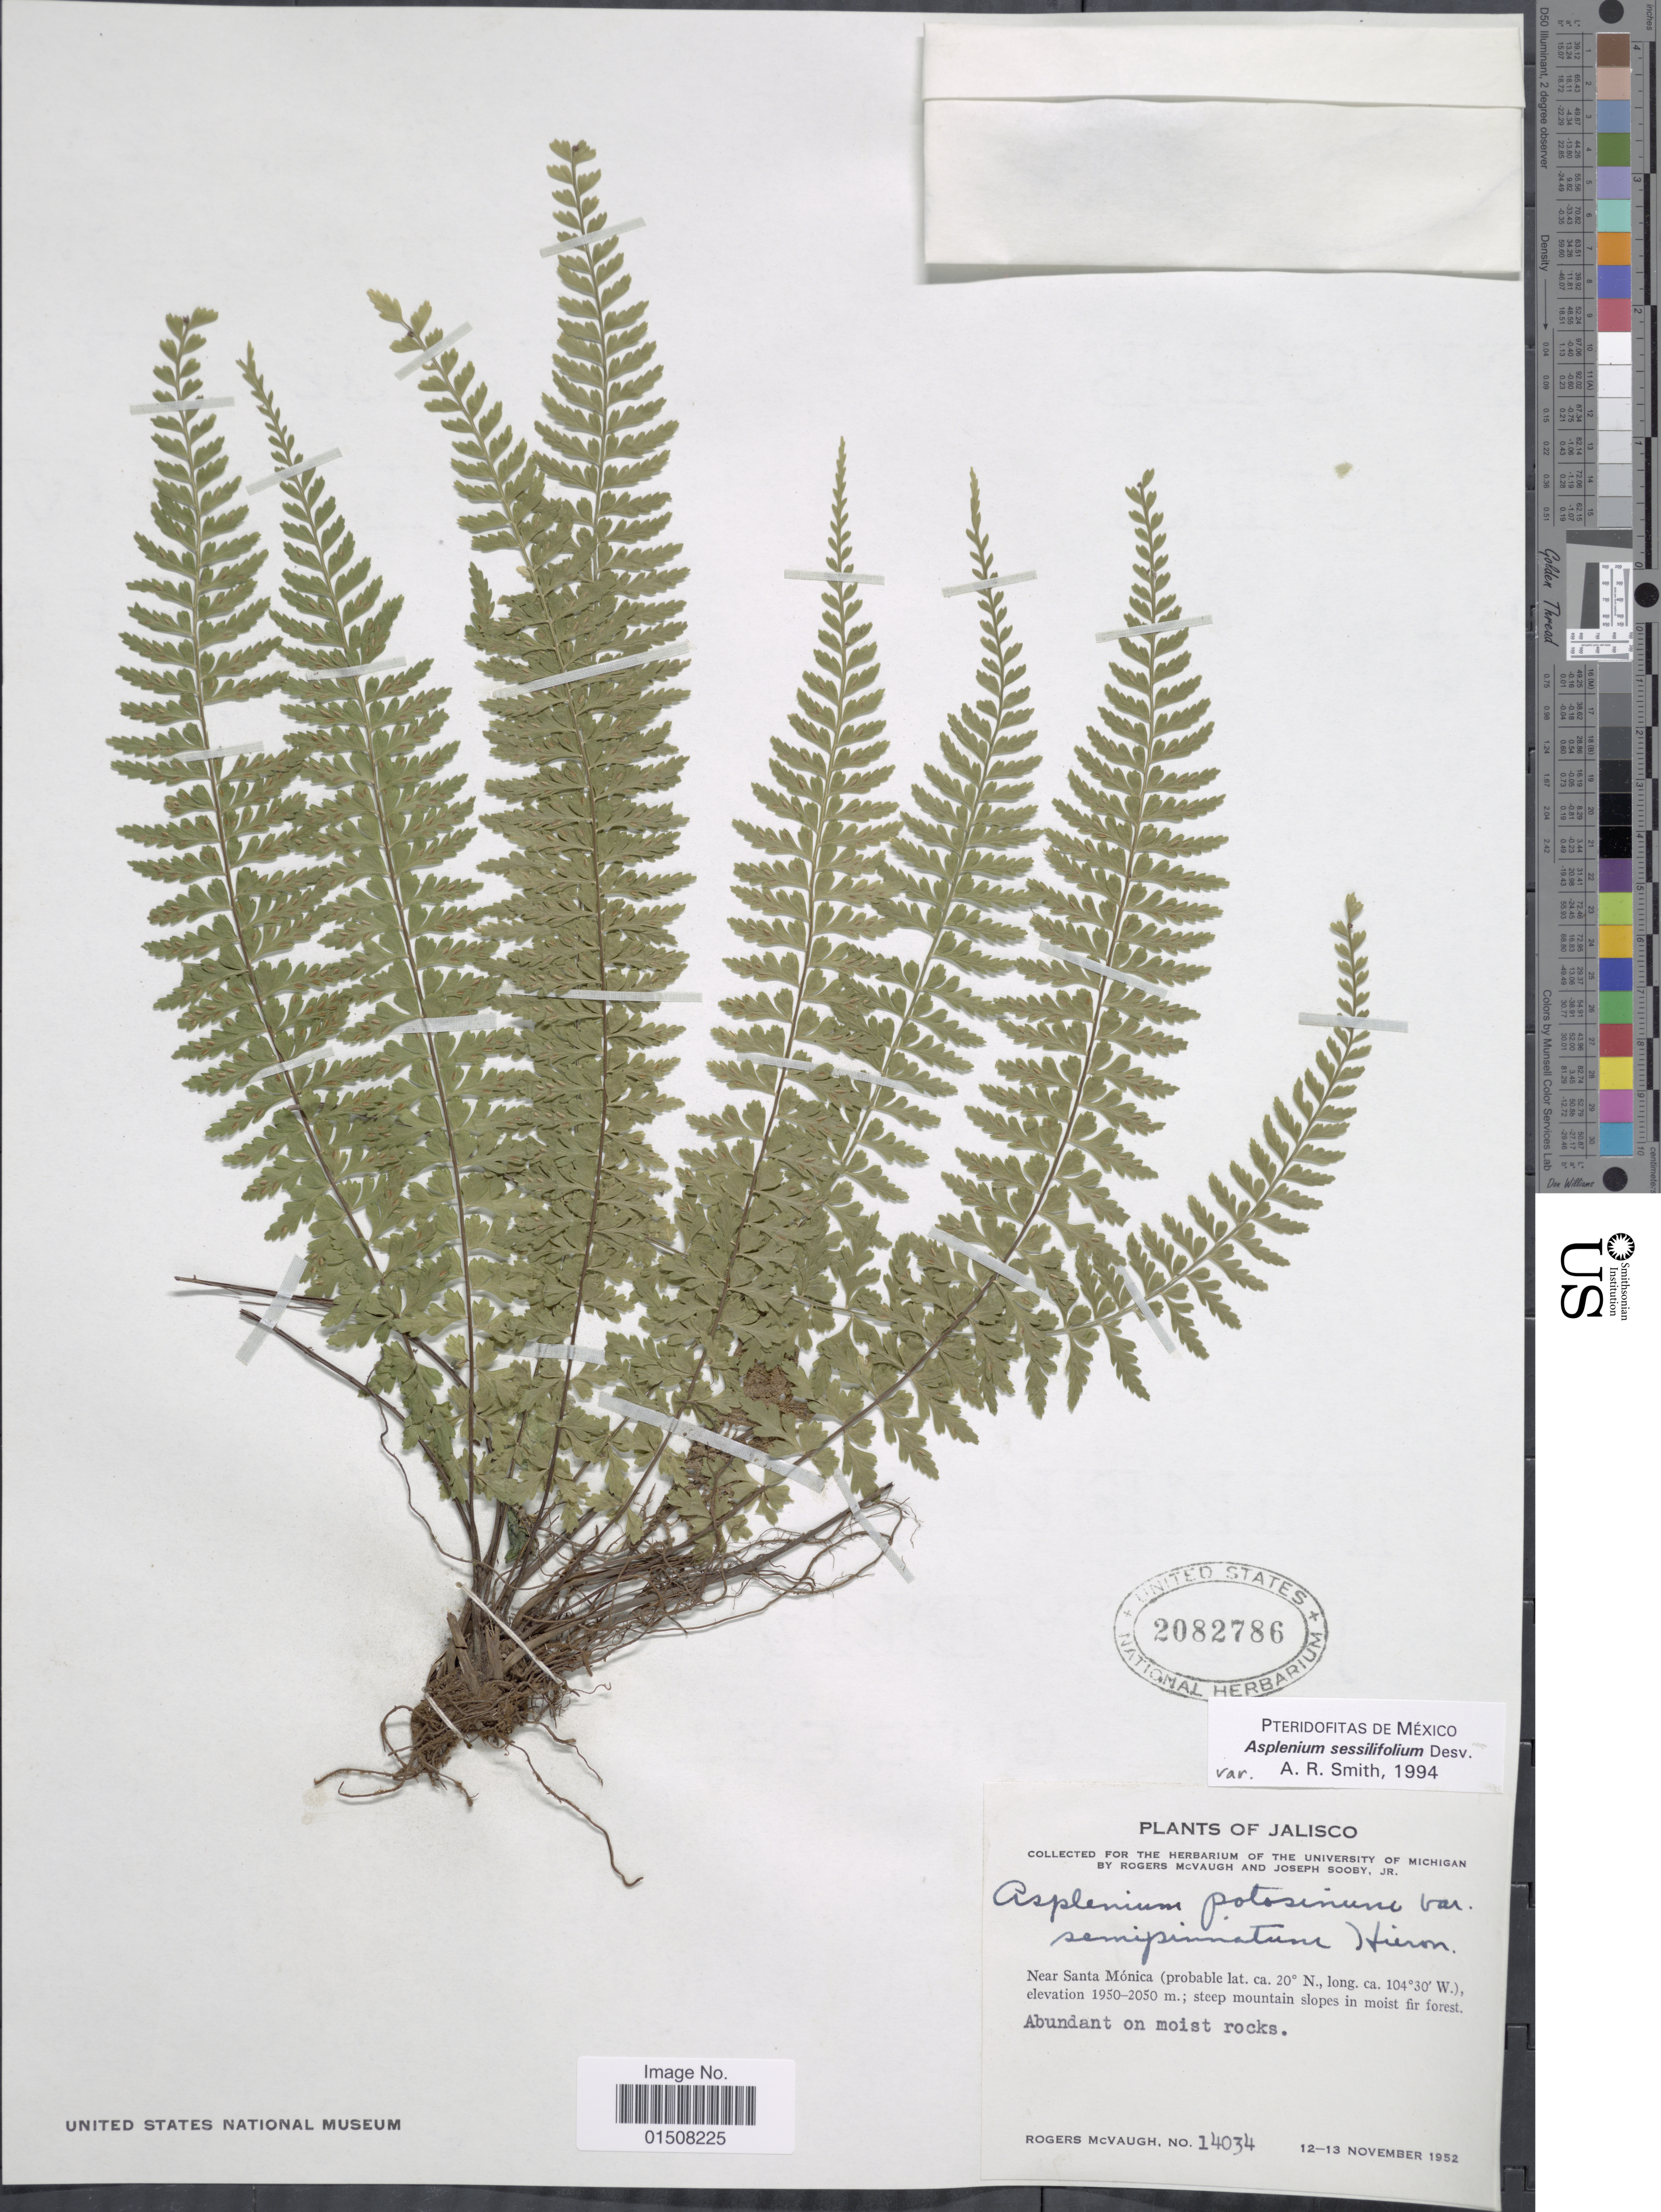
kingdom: Plantae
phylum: Tracheophyta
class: Polypodiopsida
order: Polypodiales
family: Aspleniaceae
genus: Asplenium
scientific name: Asplenium sessilifolium var. occidentale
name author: A.R. Sm.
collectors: R. McVaugh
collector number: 14034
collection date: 1952-11-12/1952-11-13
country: Mexico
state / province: Jalisco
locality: Near Santa Monica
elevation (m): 1950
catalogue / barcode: US 2082786